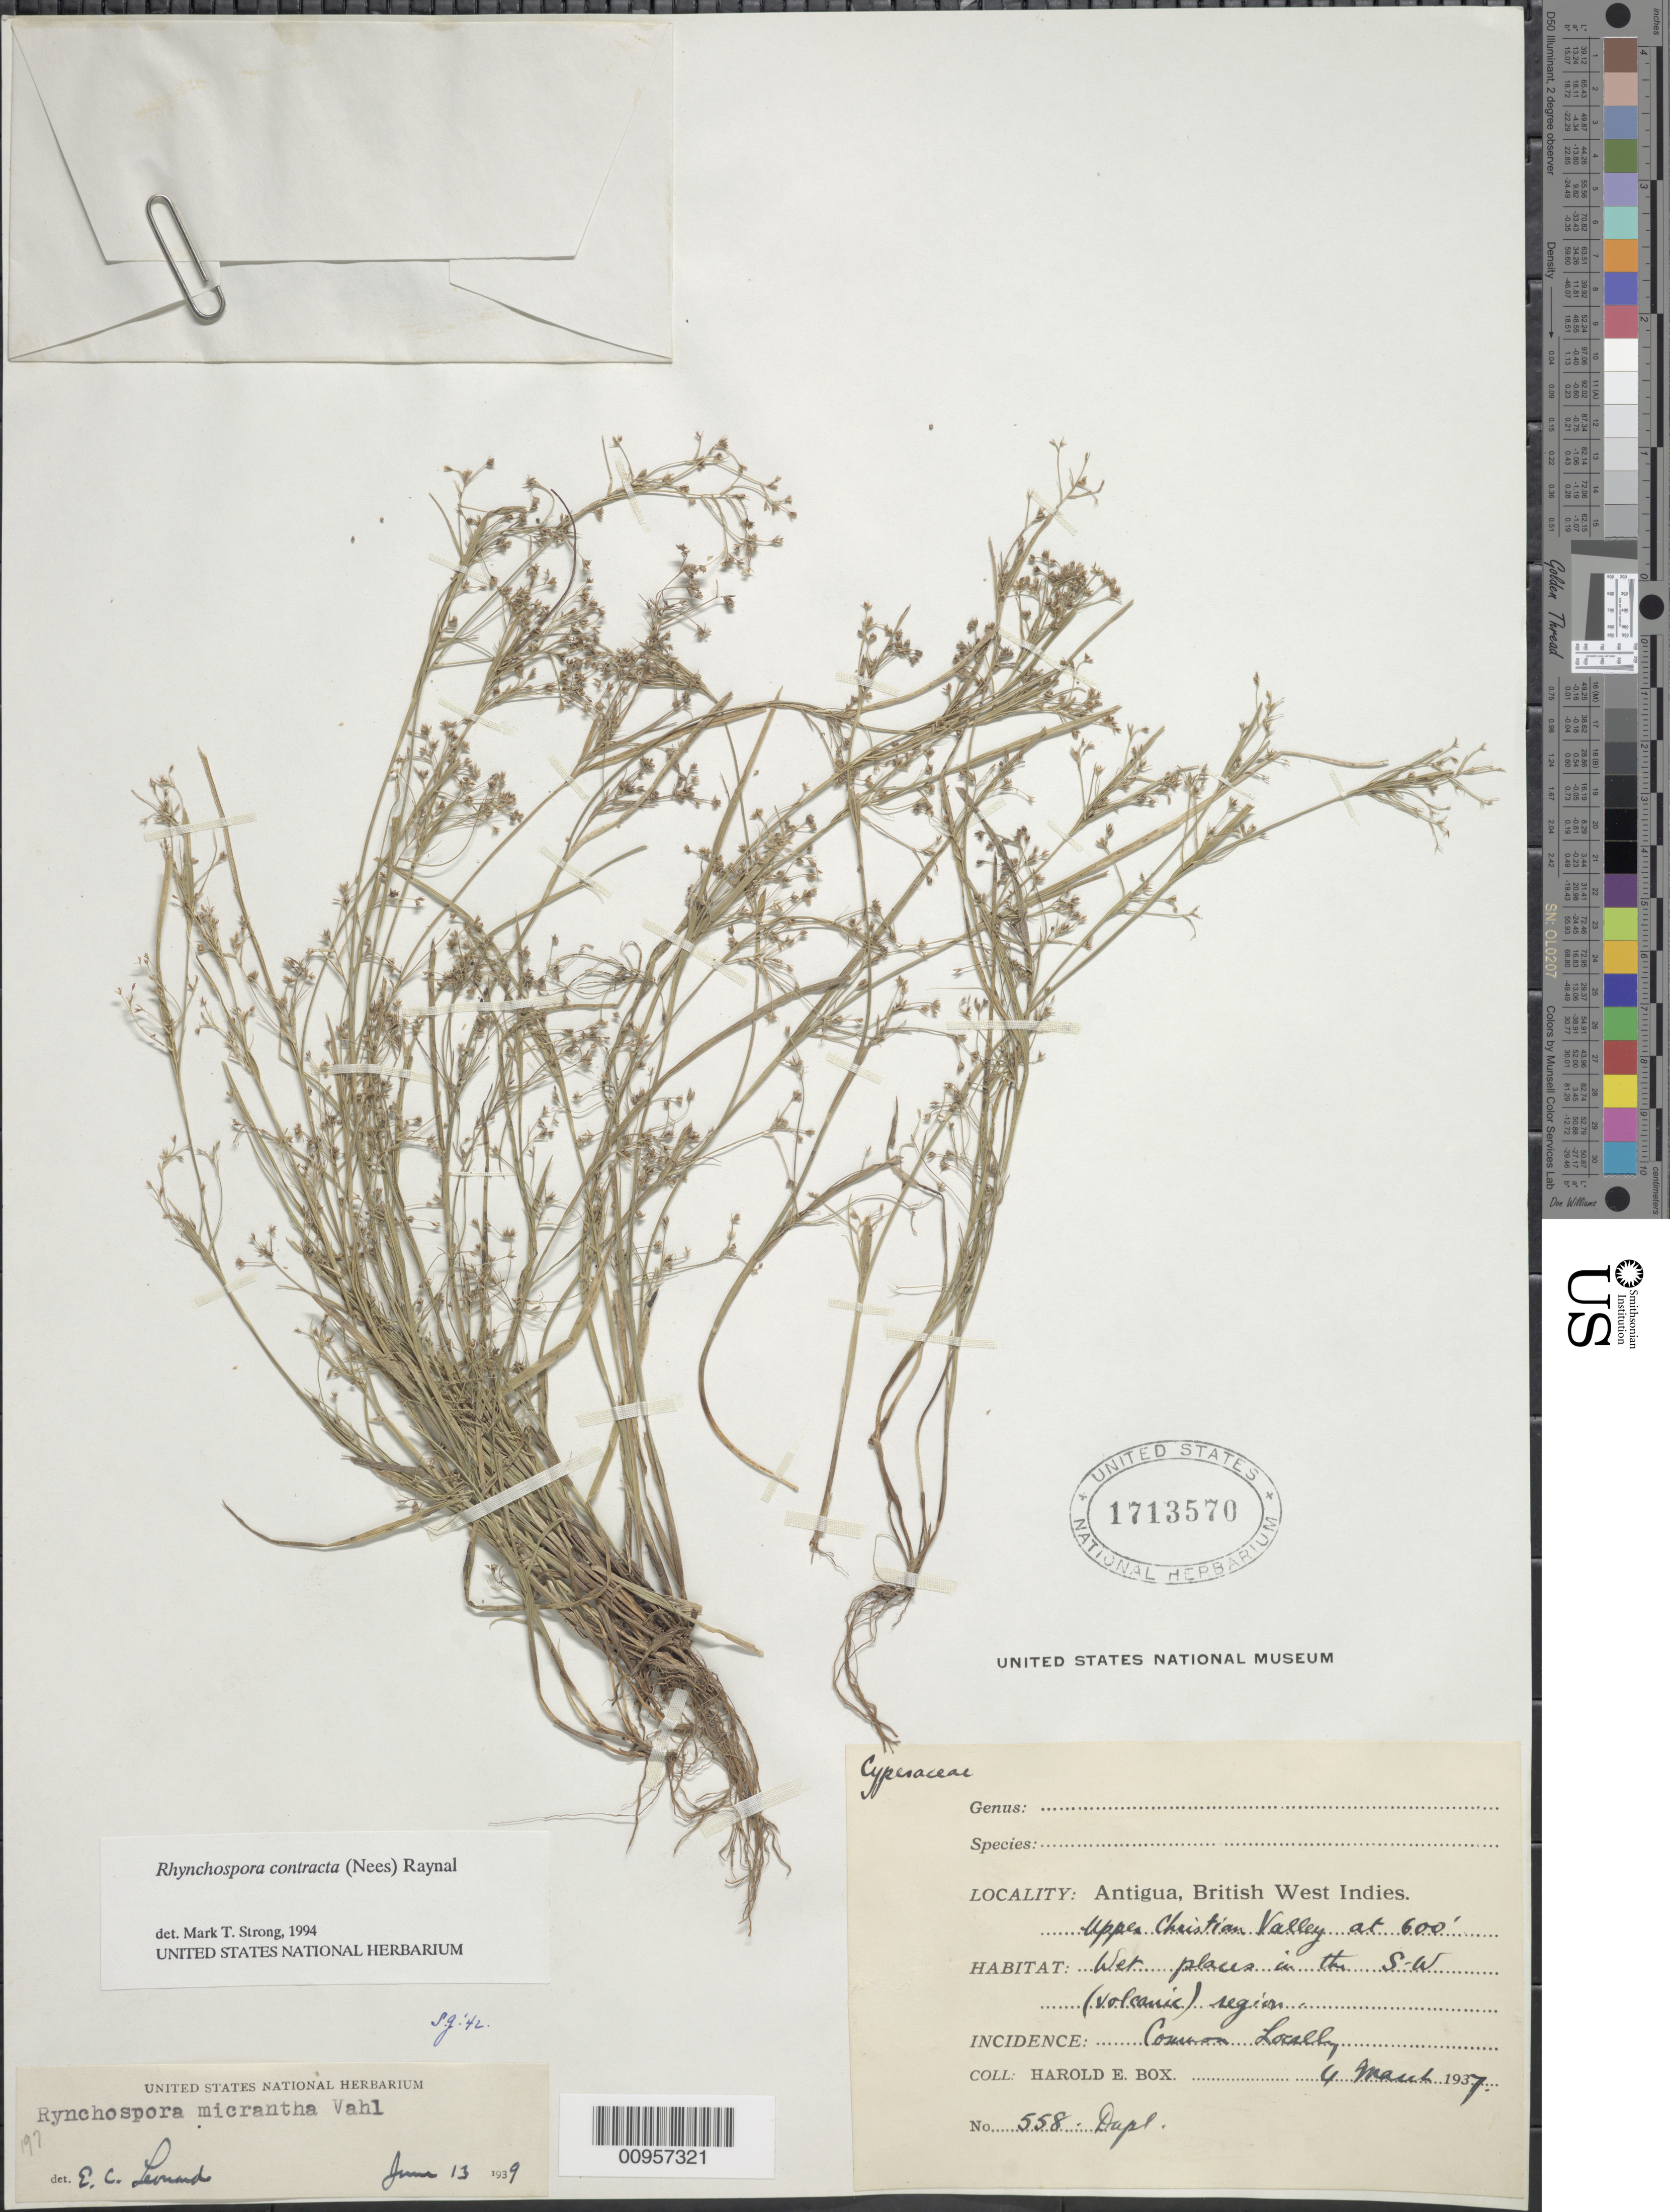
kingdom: Plantae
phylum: Tracheophyta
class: Liliopsida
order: Poales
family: Cyperaceae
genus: Rhynchospora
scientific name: Rhynchospora contracta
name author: (Nees) J. Raynal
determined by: Strong, M. T., (US), Smithsonian Institution - National Museum of Natural History (UNITED STATES)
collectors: H. E. Box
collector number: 558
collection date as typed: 04 Mar 1937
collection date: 1937-03-04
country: Antigua and Barbuda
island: Antigua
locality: Upper Christian Valley, in the SW (volcanic) region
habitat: Wet places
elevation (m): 600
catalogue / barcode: US 1713570